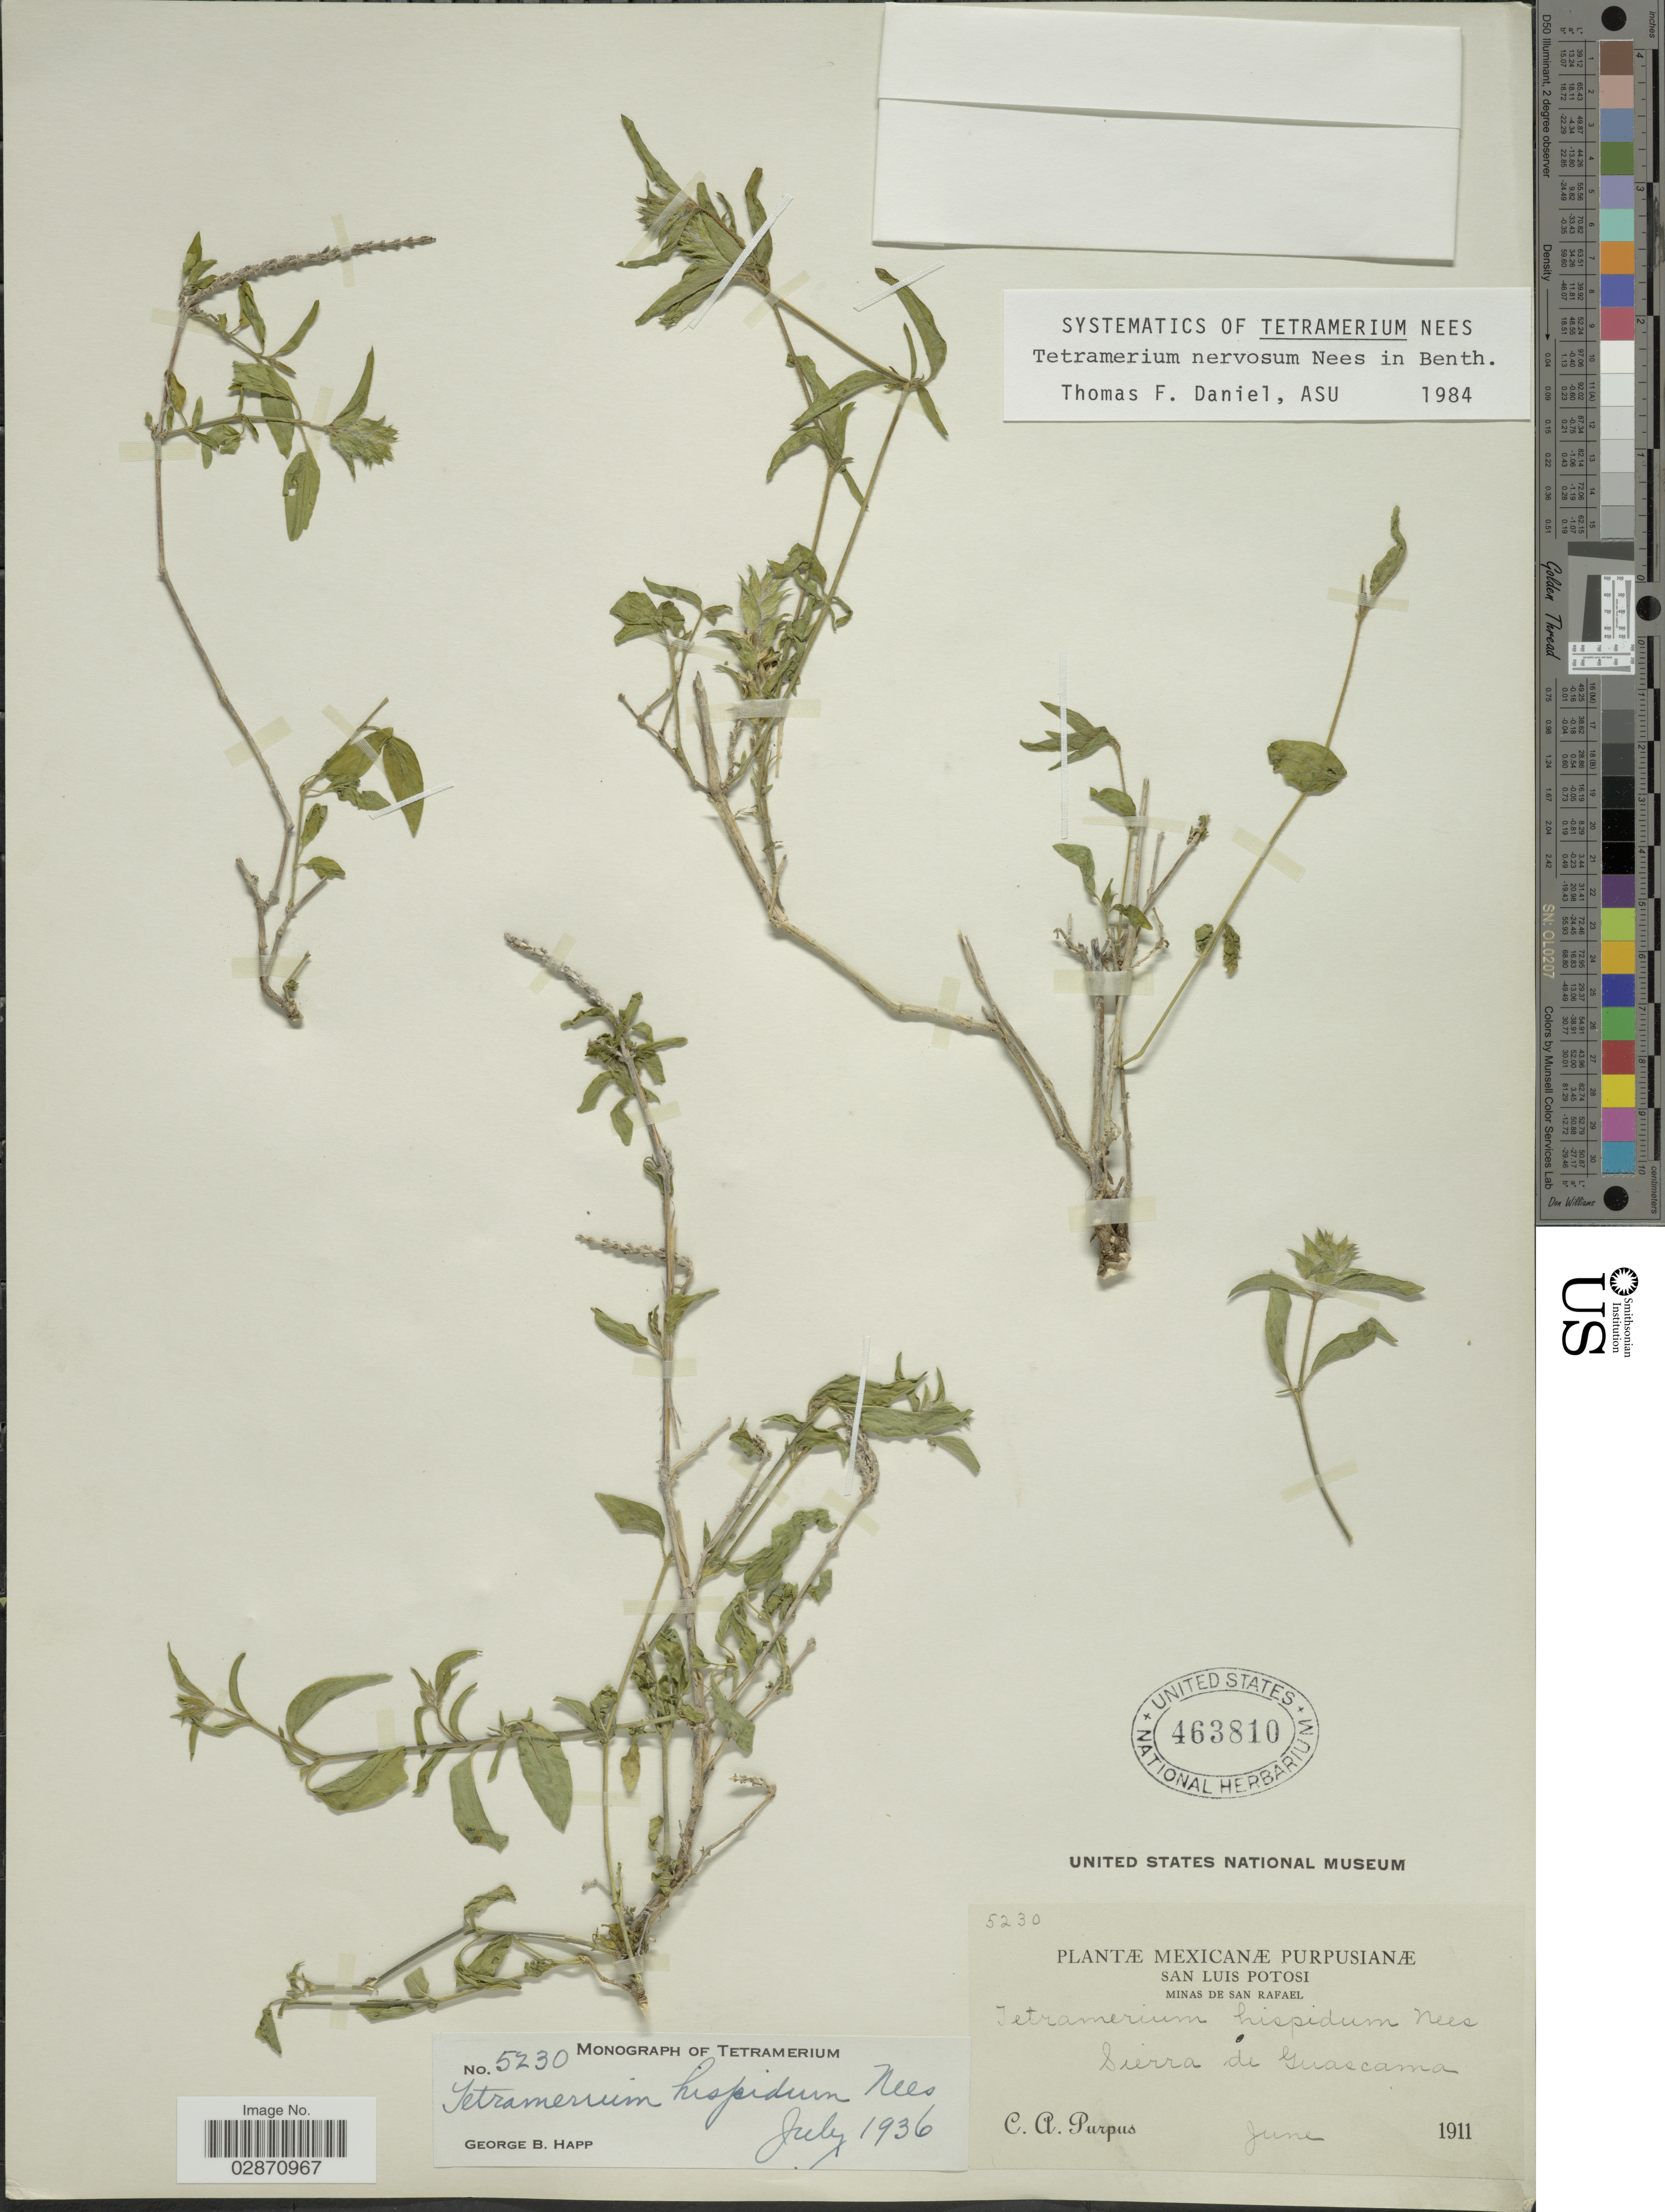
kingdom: Plantae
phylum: Tracheophyta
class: Magnoliopsida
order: Lamiales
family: Acanthaceae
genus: Tetramerium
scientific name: Tetramerium nervosum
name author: Nees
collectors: C. A. Purpus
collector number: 5230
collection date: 1911-06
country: Mexico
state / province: San Luis Potosí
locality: Minas de San Rafael, Sierra de Guascama.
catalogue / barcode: US 463810